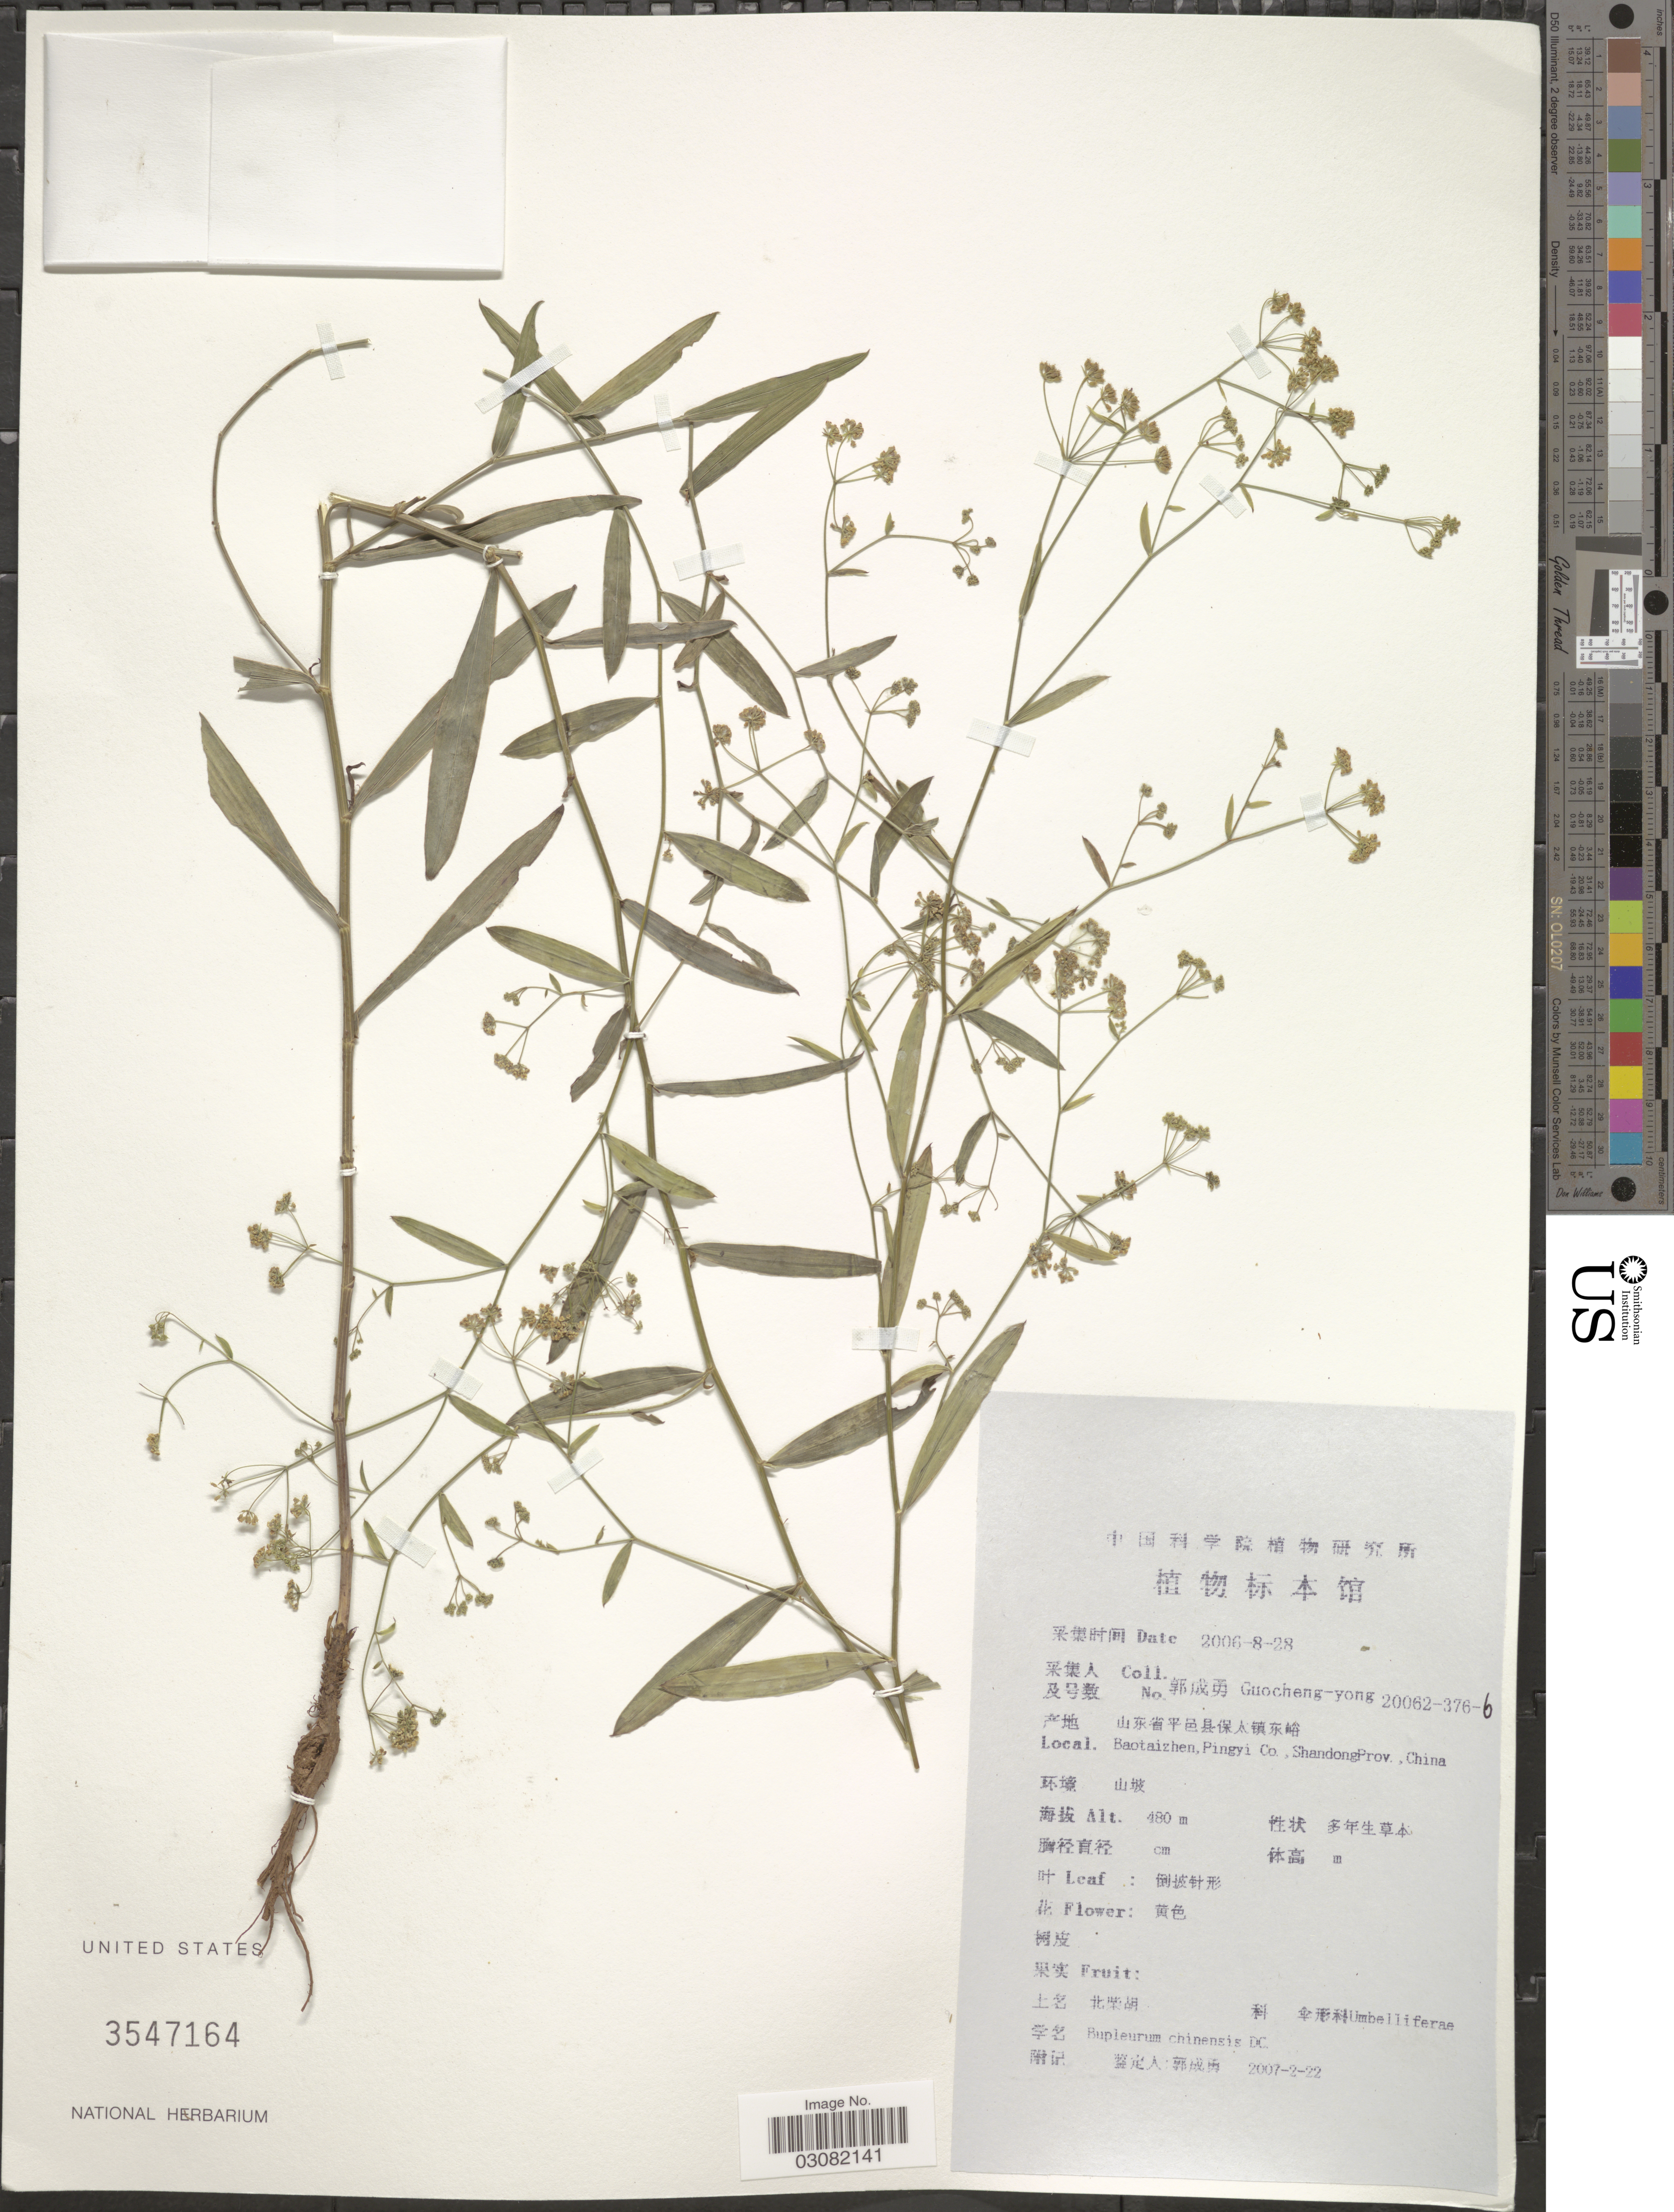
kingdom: Plantae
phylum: Tracheophyta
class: Magnoliopsida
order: Apiales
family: Apiaceae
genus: Bupleurum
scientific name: Bupleurum chinense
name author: DC.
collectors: Guo cheng-yong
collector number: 20062-376-6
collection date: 2006-08-28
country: China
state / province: Shandong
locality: Baotaizhen, Pingyi Co.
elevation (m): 480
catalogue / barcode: US 3547164